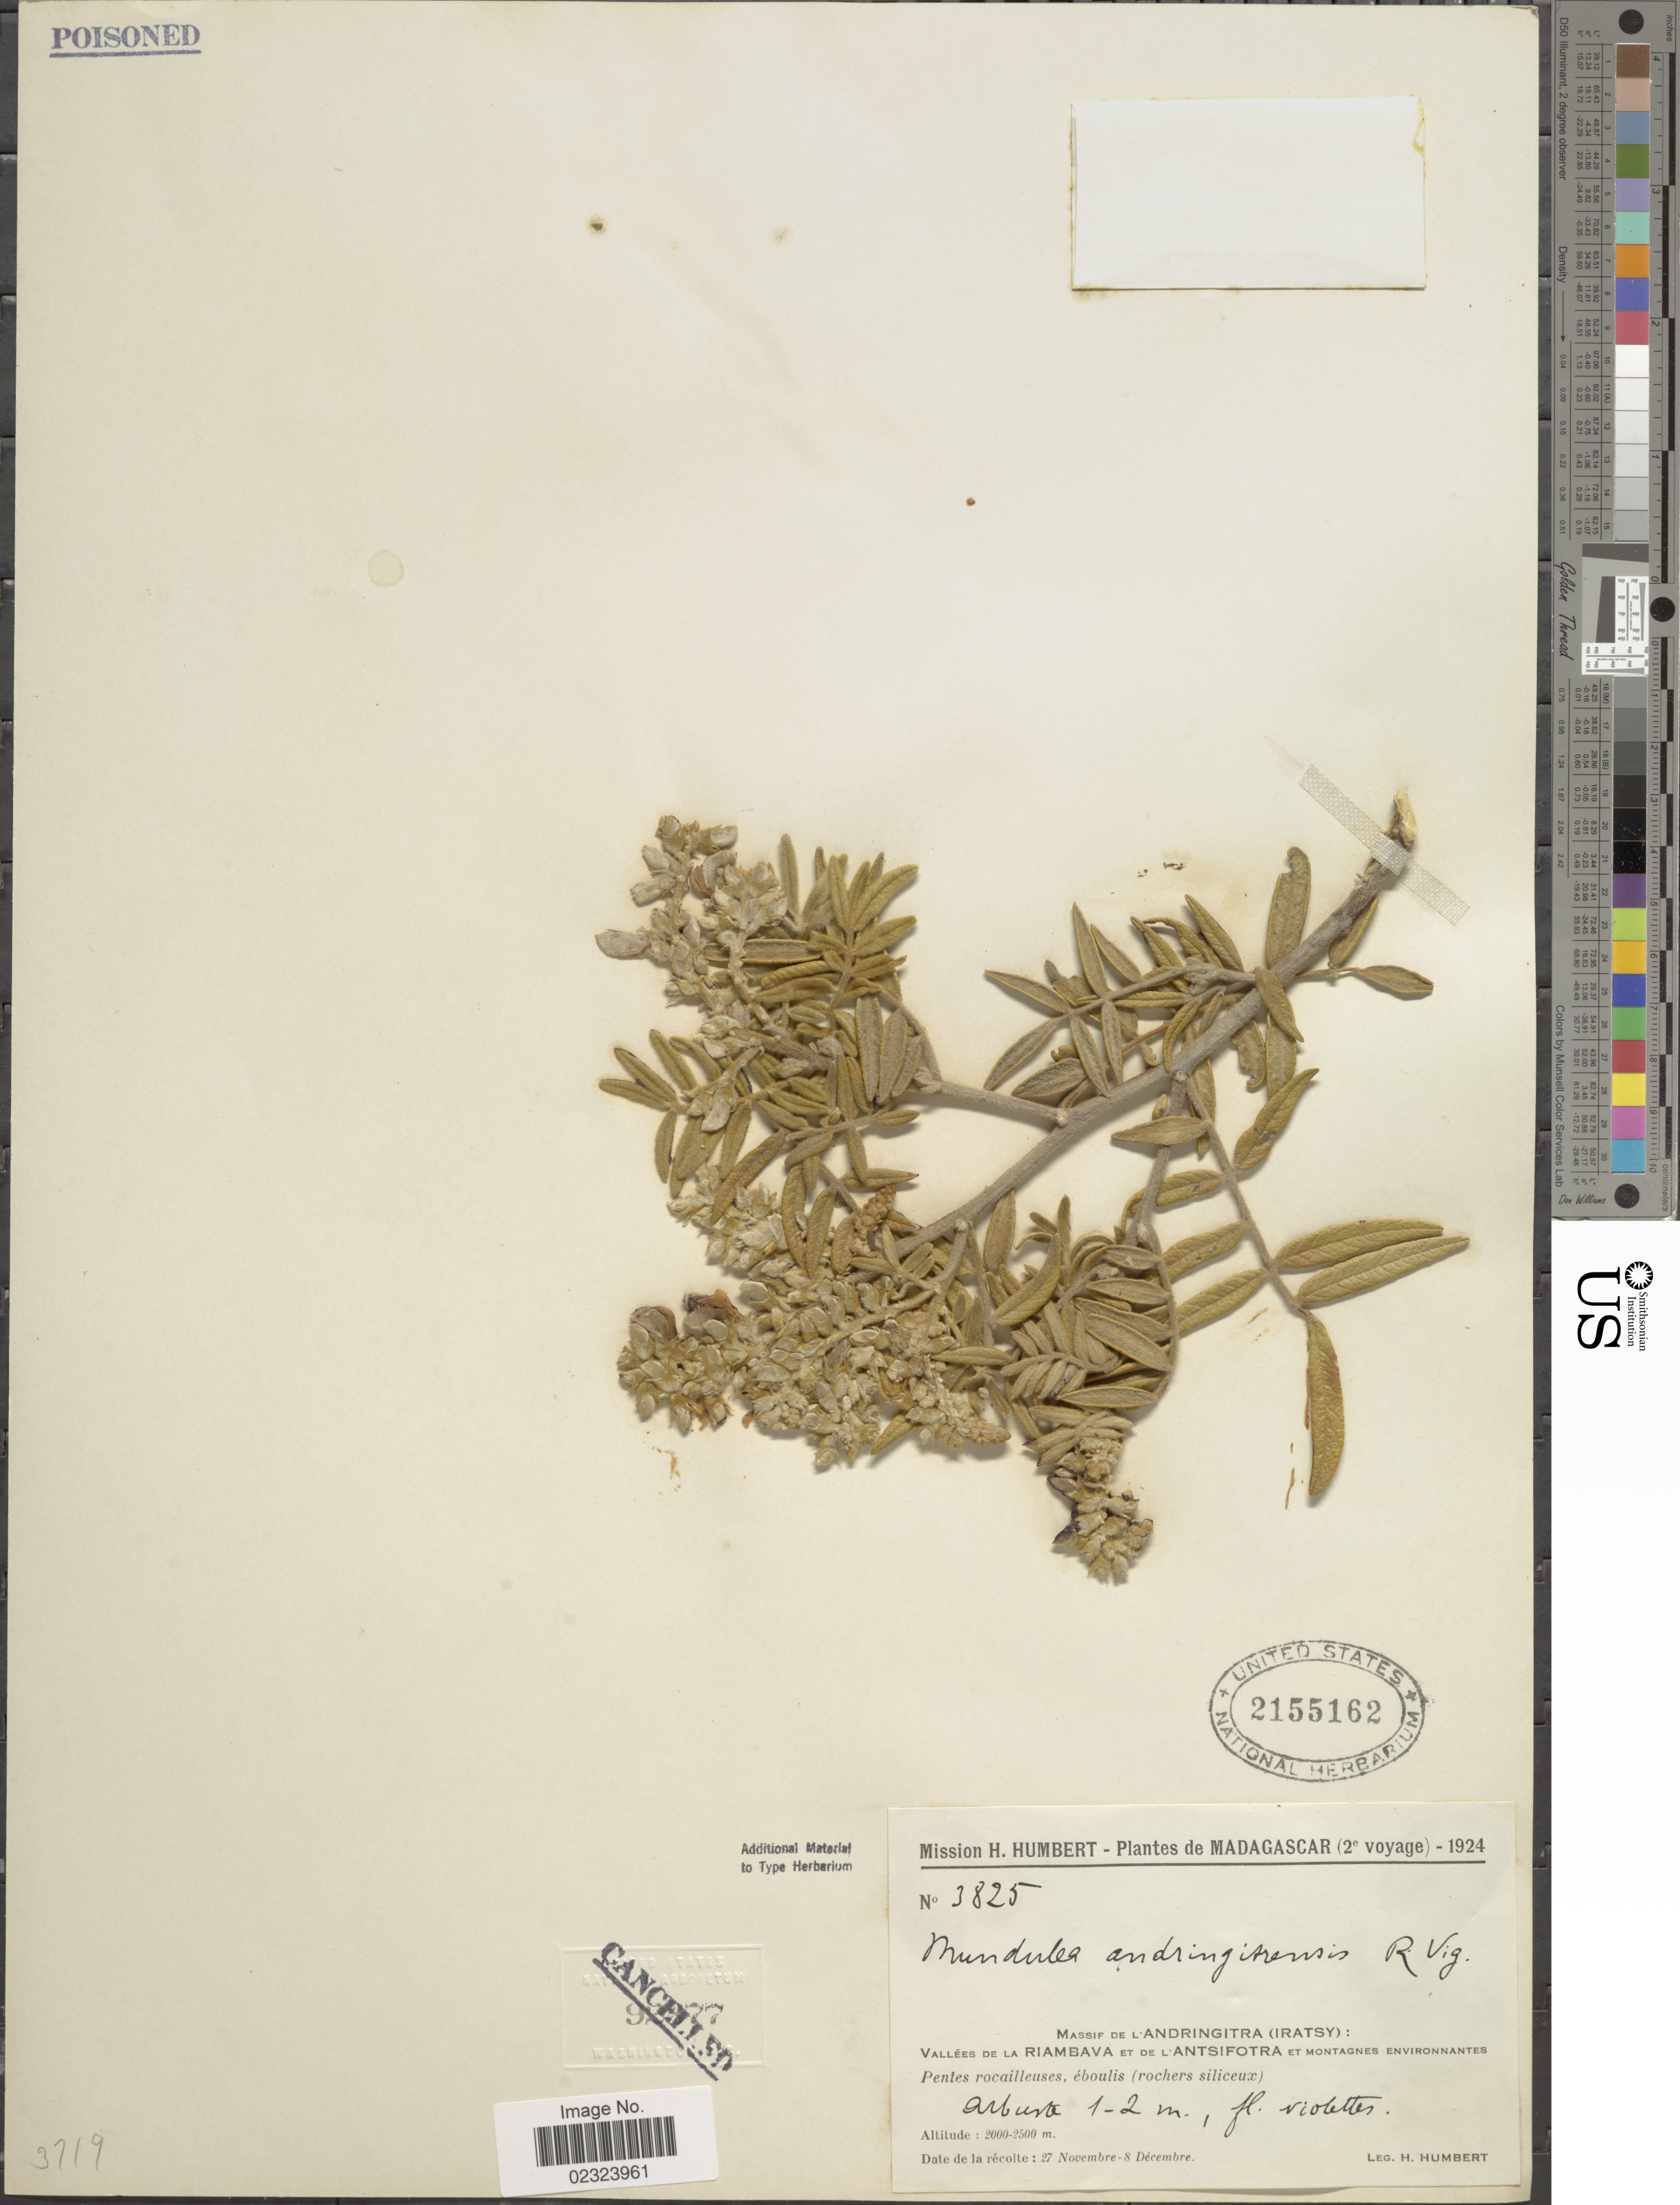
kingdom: Plantae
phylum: Tracheophyta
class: Magnoliopsida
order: Fabales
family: Fabaceae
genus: Mundulea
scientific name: Mundulea andringitrensis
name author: R. Vig.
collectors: H. Humbert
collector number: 3825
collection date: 1924-11-27/1924-12-08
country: Madagascar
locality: Massif de l'Andringitra (Iratsy): Vallées de la Riambava et de l'Antsifotra et montagnes environnantes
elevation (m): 2000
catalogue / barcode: US 2155162